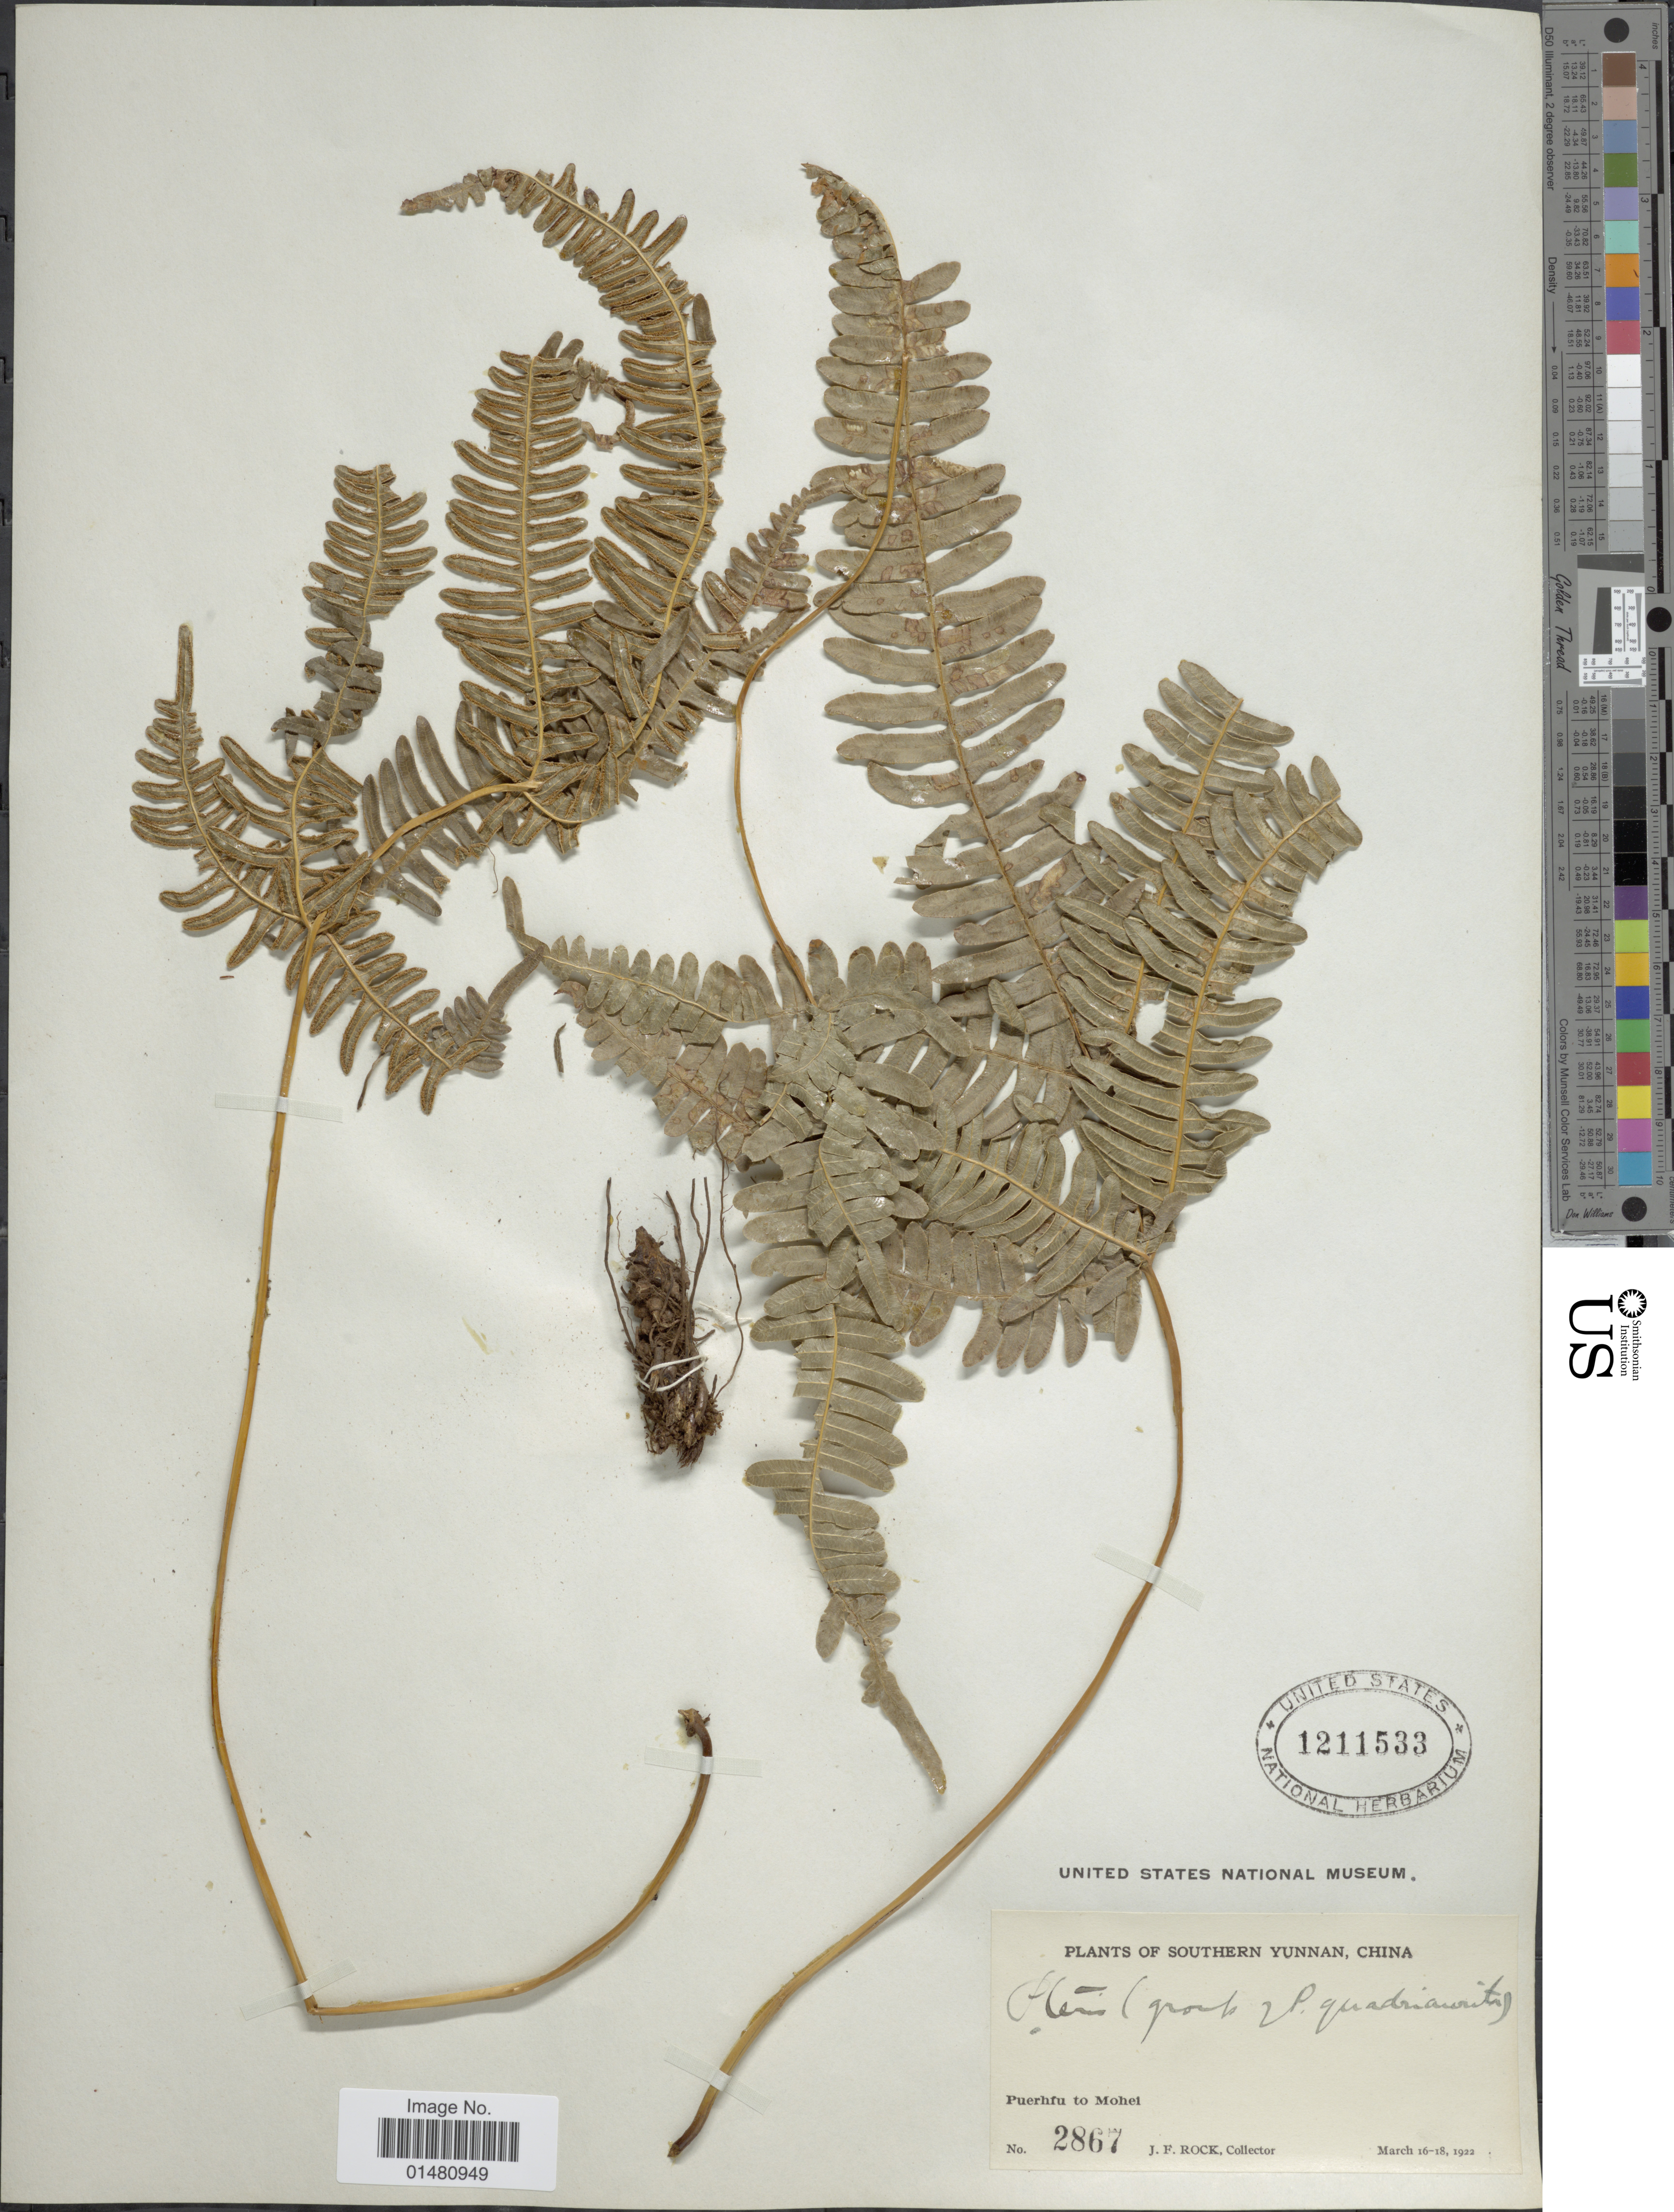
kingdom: Plantae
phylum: Tracheophyta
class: Polypodiopsida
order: Polypodiales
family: Pteridaceae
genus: Pteris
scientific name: Pteris quadriaurita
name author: Retz.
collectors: J. Rock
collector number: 2867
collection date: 1922-03-16/1922-03-18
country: China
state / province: Yunnan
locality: Southern Yunnan, Puerhfu to Mohei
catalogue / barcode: US 1211533